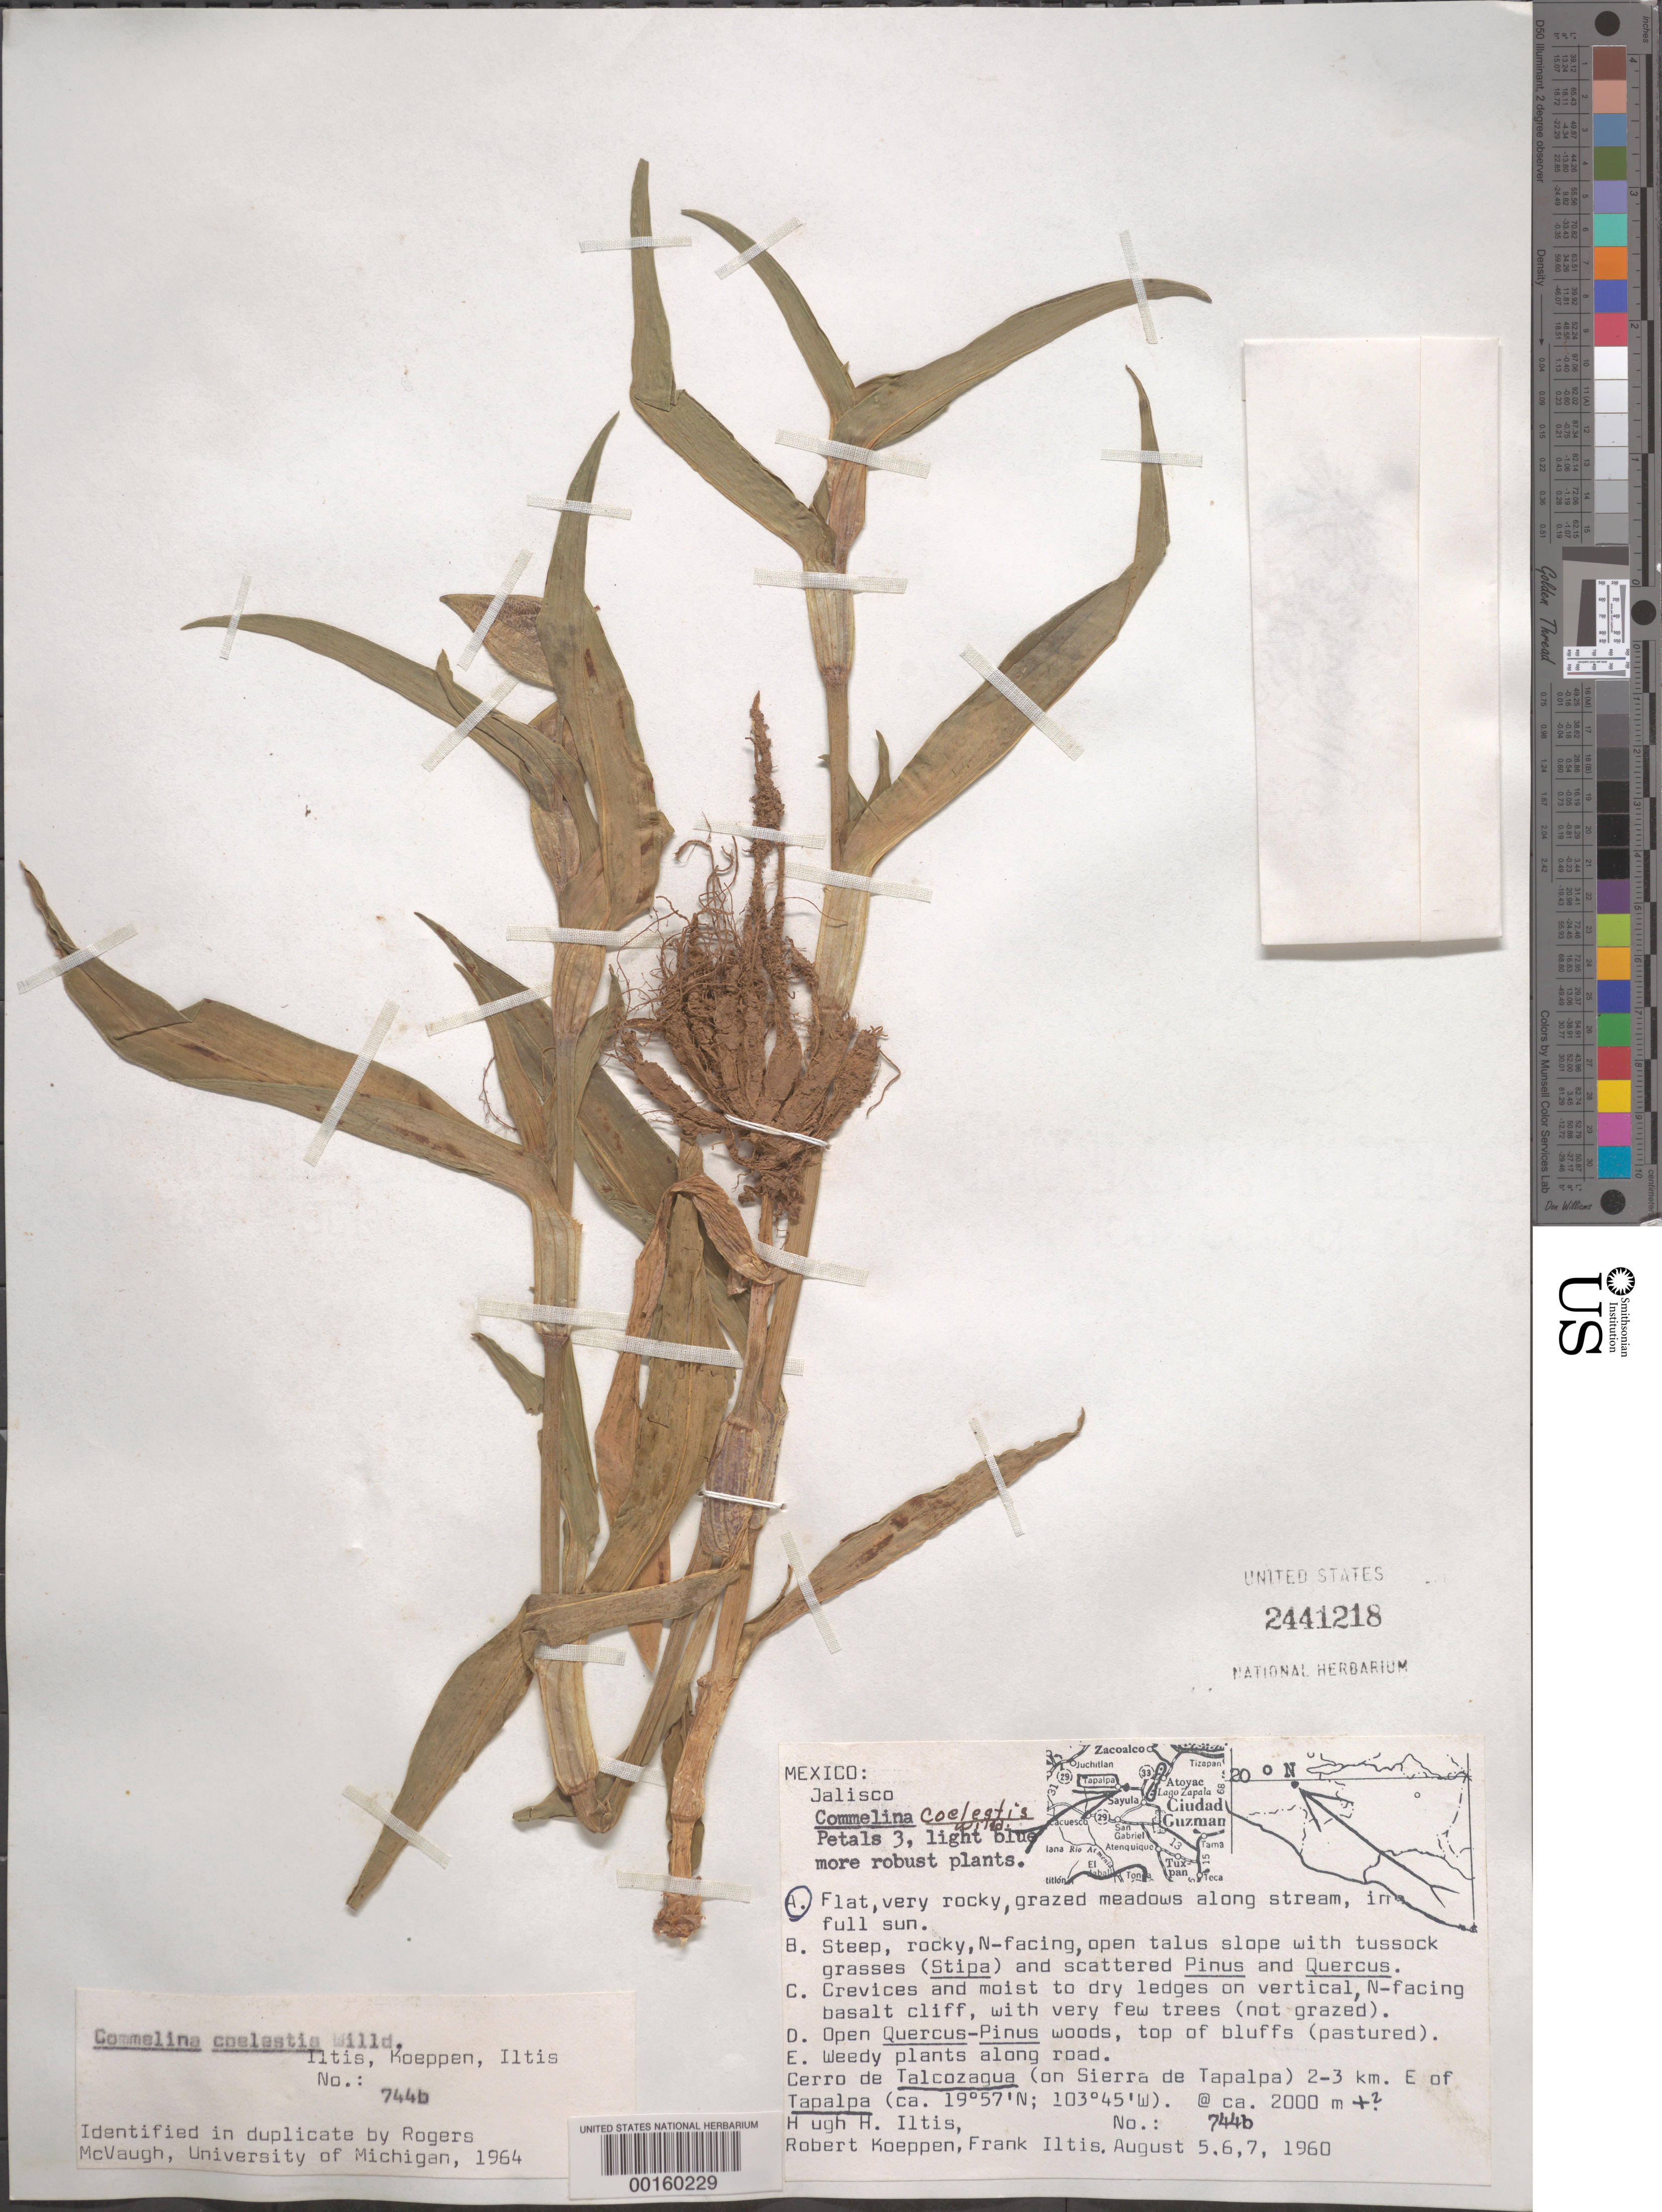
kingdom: Plantae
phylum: Tracheophyta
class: Liliopsida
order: Commelinales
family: Commelinaceae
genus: Commelina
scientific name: Commelina coelestis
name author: Willd.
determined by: McVaugh, R.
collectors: H. H. Iltis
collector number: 744b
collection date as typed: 05 Aug 1960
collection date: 1960-08-05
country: Mexico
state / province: Jalisco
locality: Cerro de Talcozagua, 2-3 km. E of Tapalpa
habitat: Flat, rocky meadow in full sun, along stream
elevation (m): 2000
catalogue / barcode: US 2441218